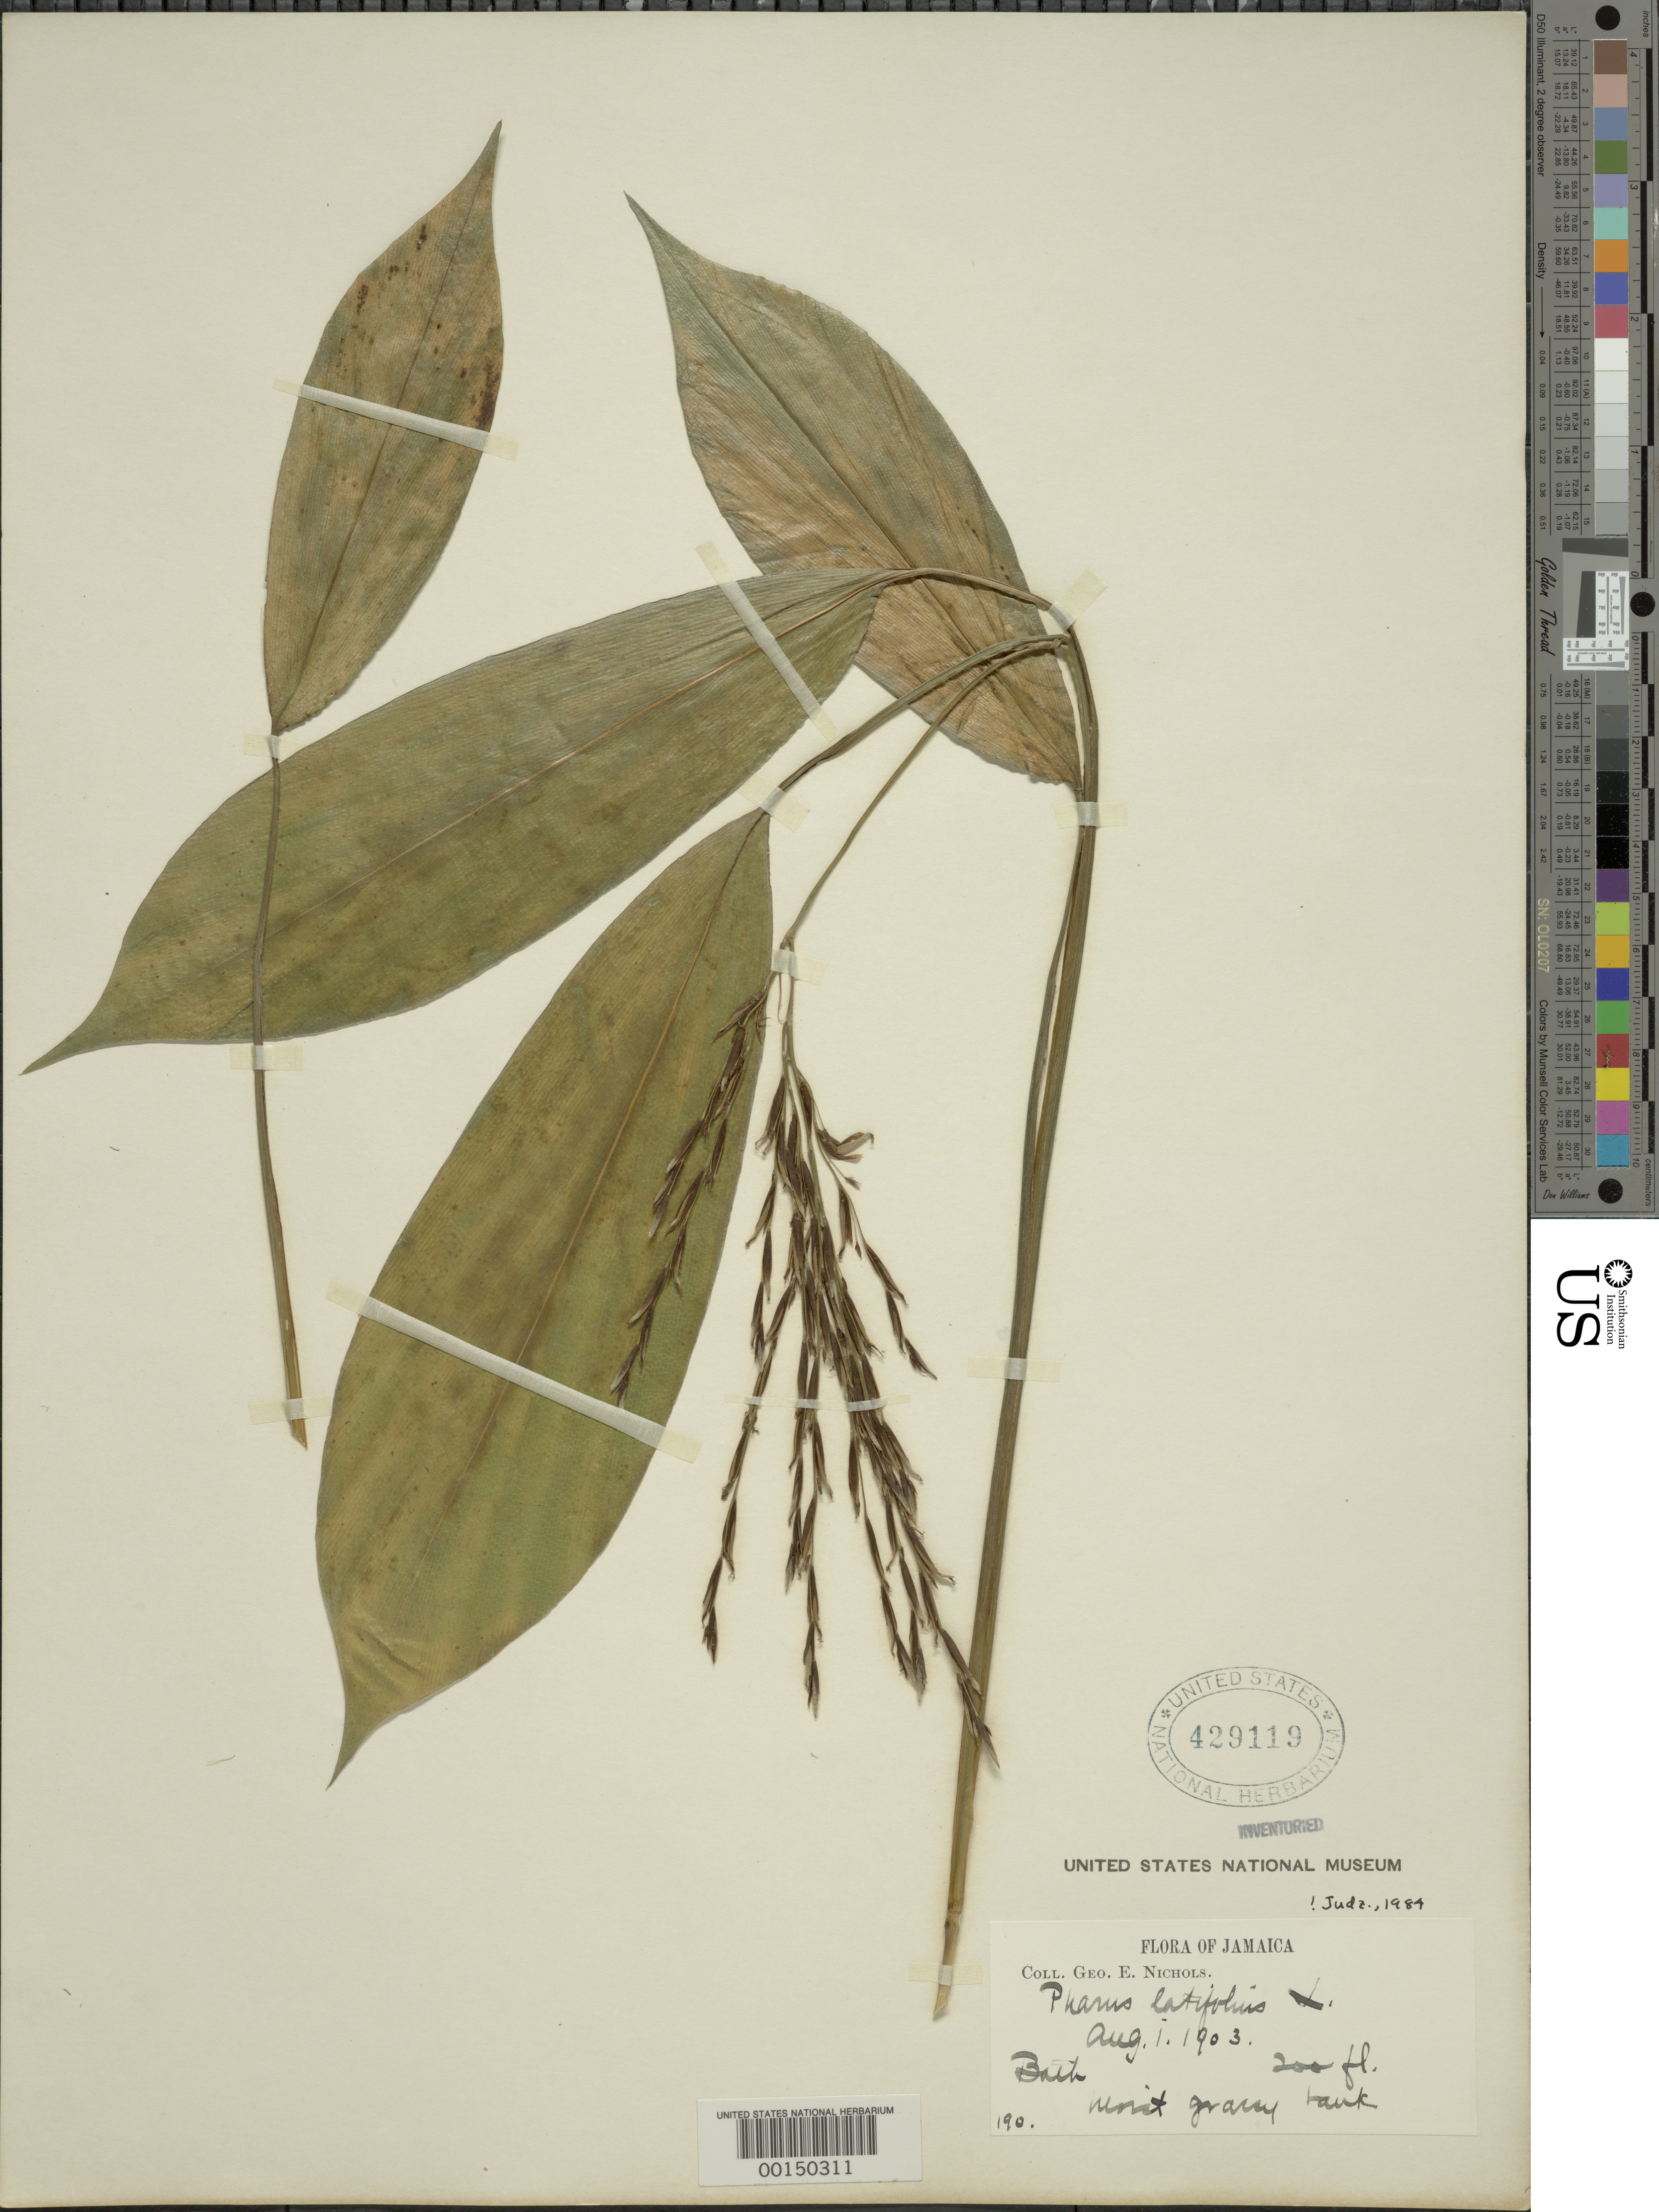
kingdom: Plantae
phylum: Tracheophyta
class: Liliopsida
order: Poales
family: Poaceae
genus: Pharus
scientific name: Pharus latifolius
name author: L.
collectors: G. E. Nichols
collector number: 190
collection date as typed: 01 Aug 1903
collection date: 1903-08-01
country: Jamaica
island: Greater Antilles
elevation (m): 61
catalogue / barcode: US 429119